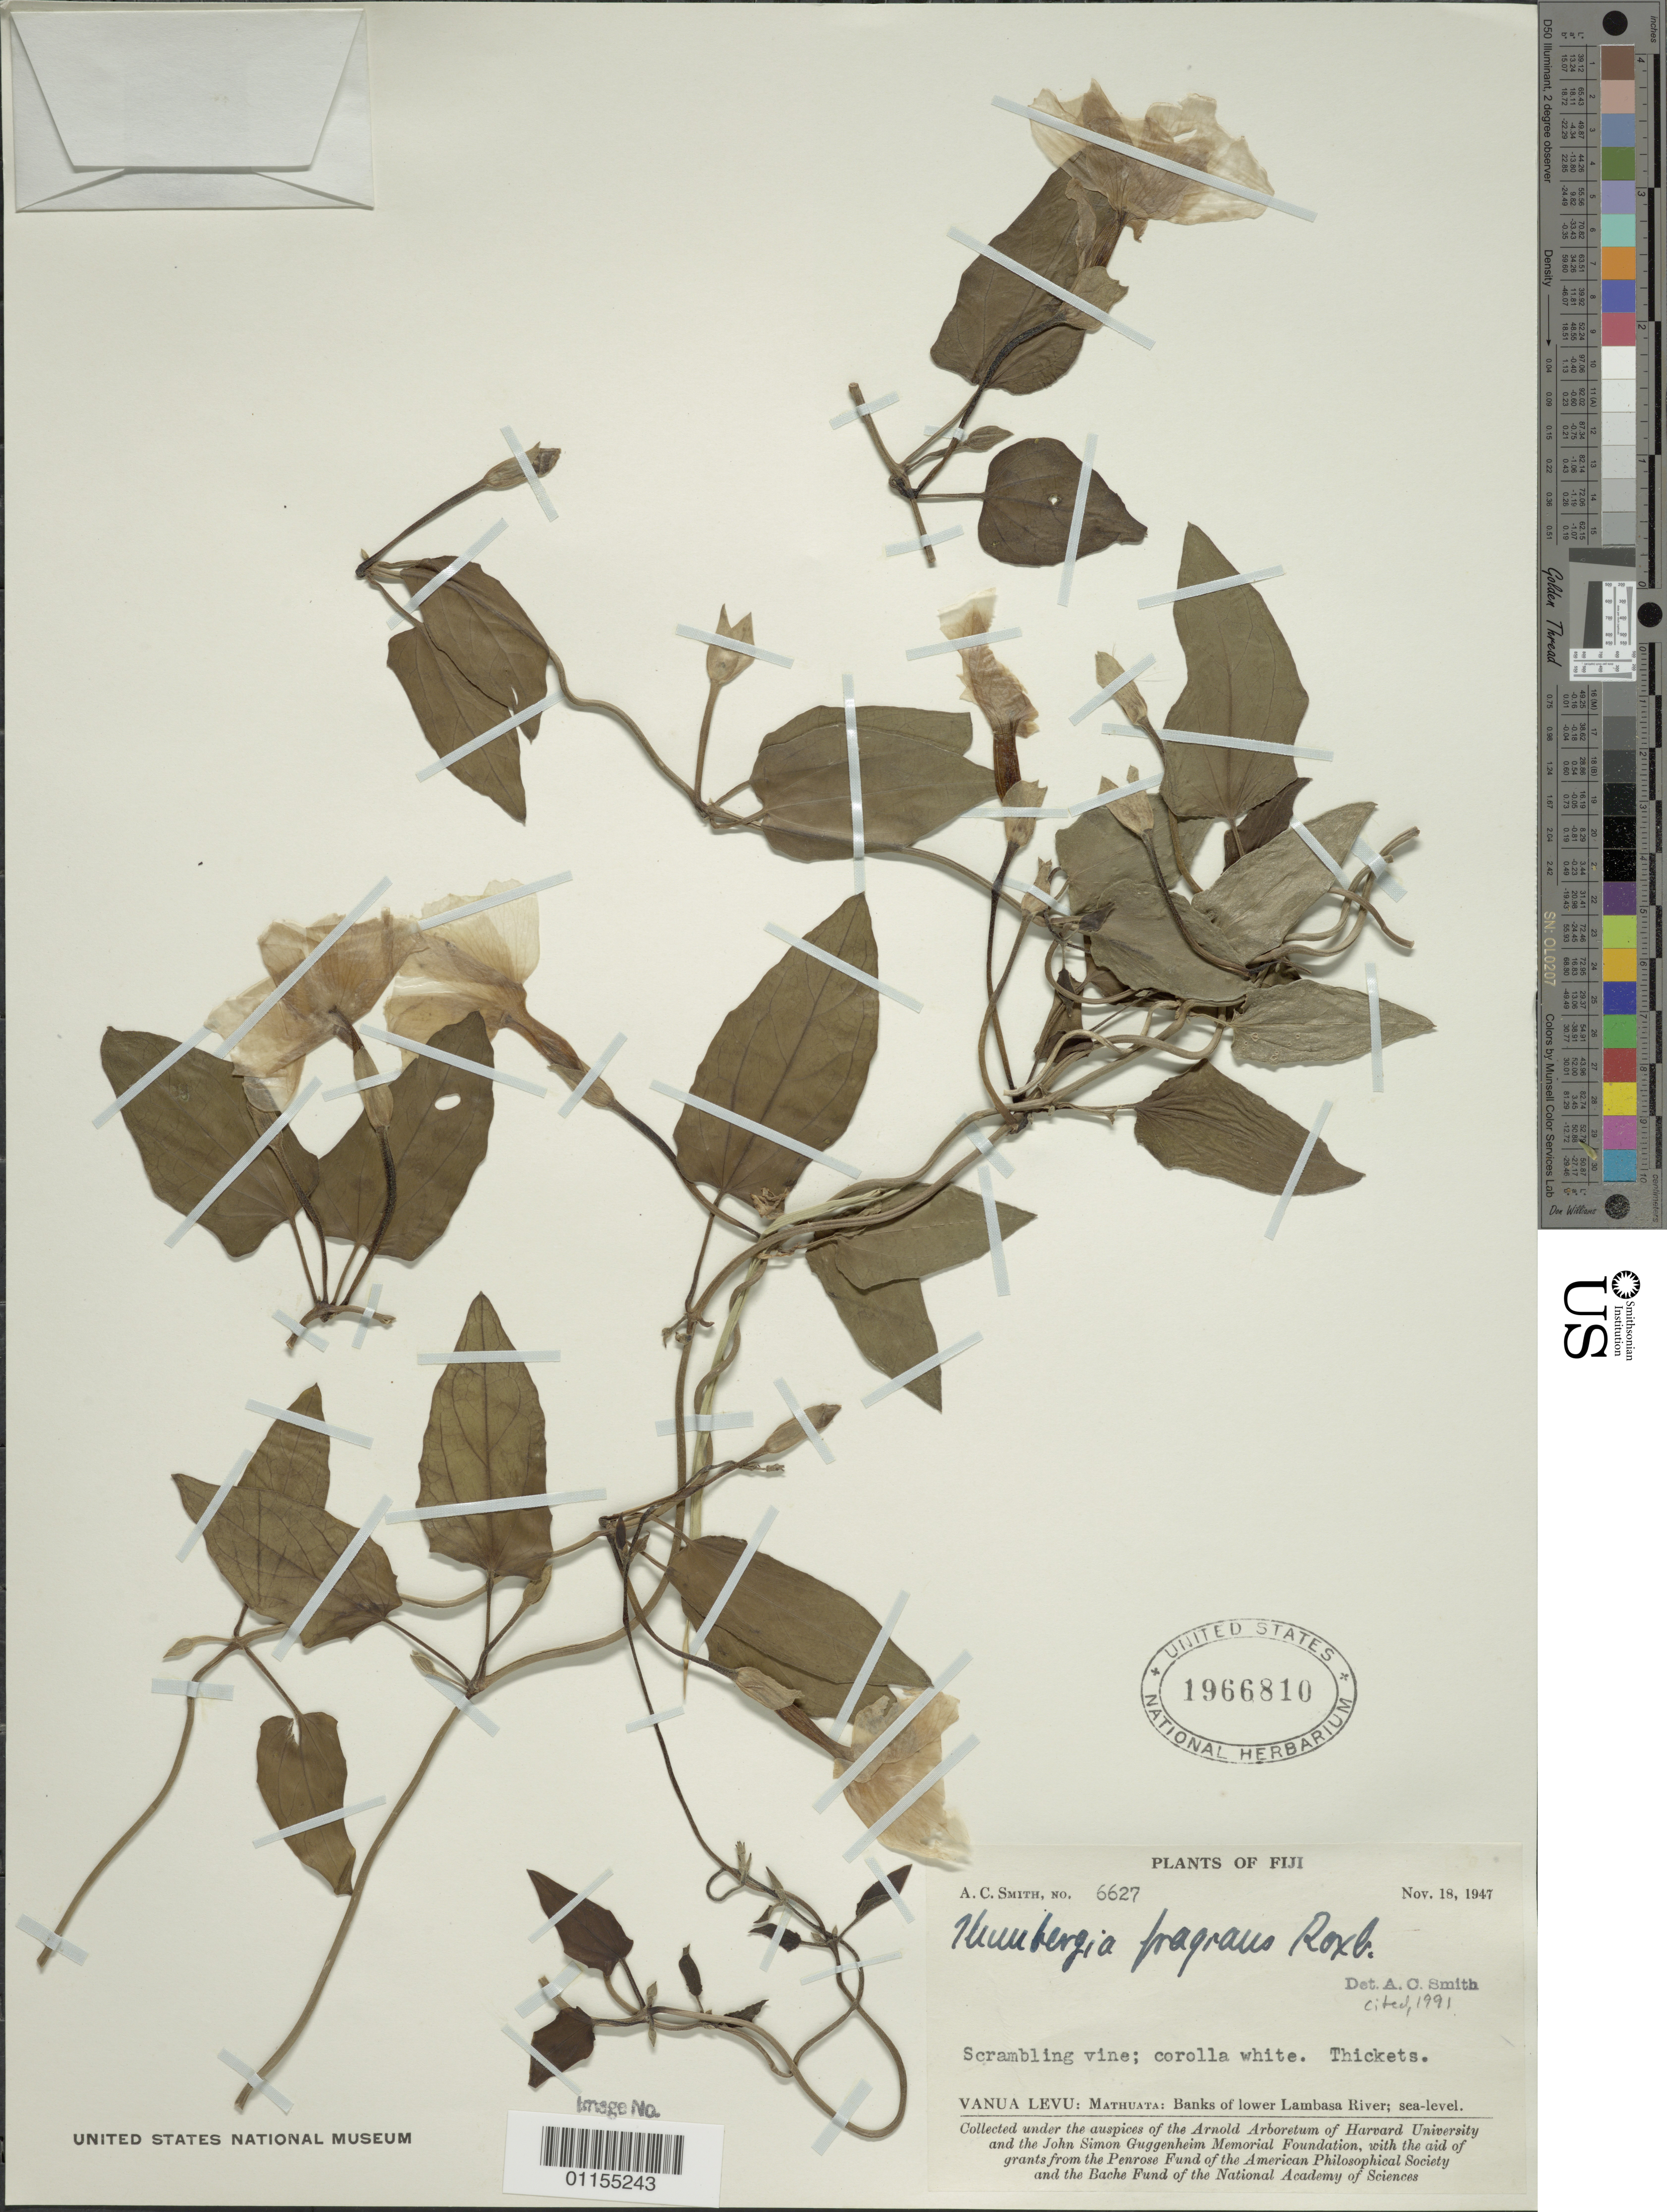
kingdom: Plantae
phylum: Tracheophyta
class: Magnoliopsida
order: Lamiales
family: Acanthaceae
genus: Thunbergia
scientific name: Thunbergia fragrans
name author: Roxb.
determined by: Smith, A. C.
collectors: A. C. Smith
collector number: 6627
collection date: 1947-11-18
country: Fiji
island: Macuata-i-wai [Mathuata-i-wai]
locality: Mathuata, banks of lower Lambasa River; sea-level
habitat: thickets.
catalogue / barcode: US 1966810